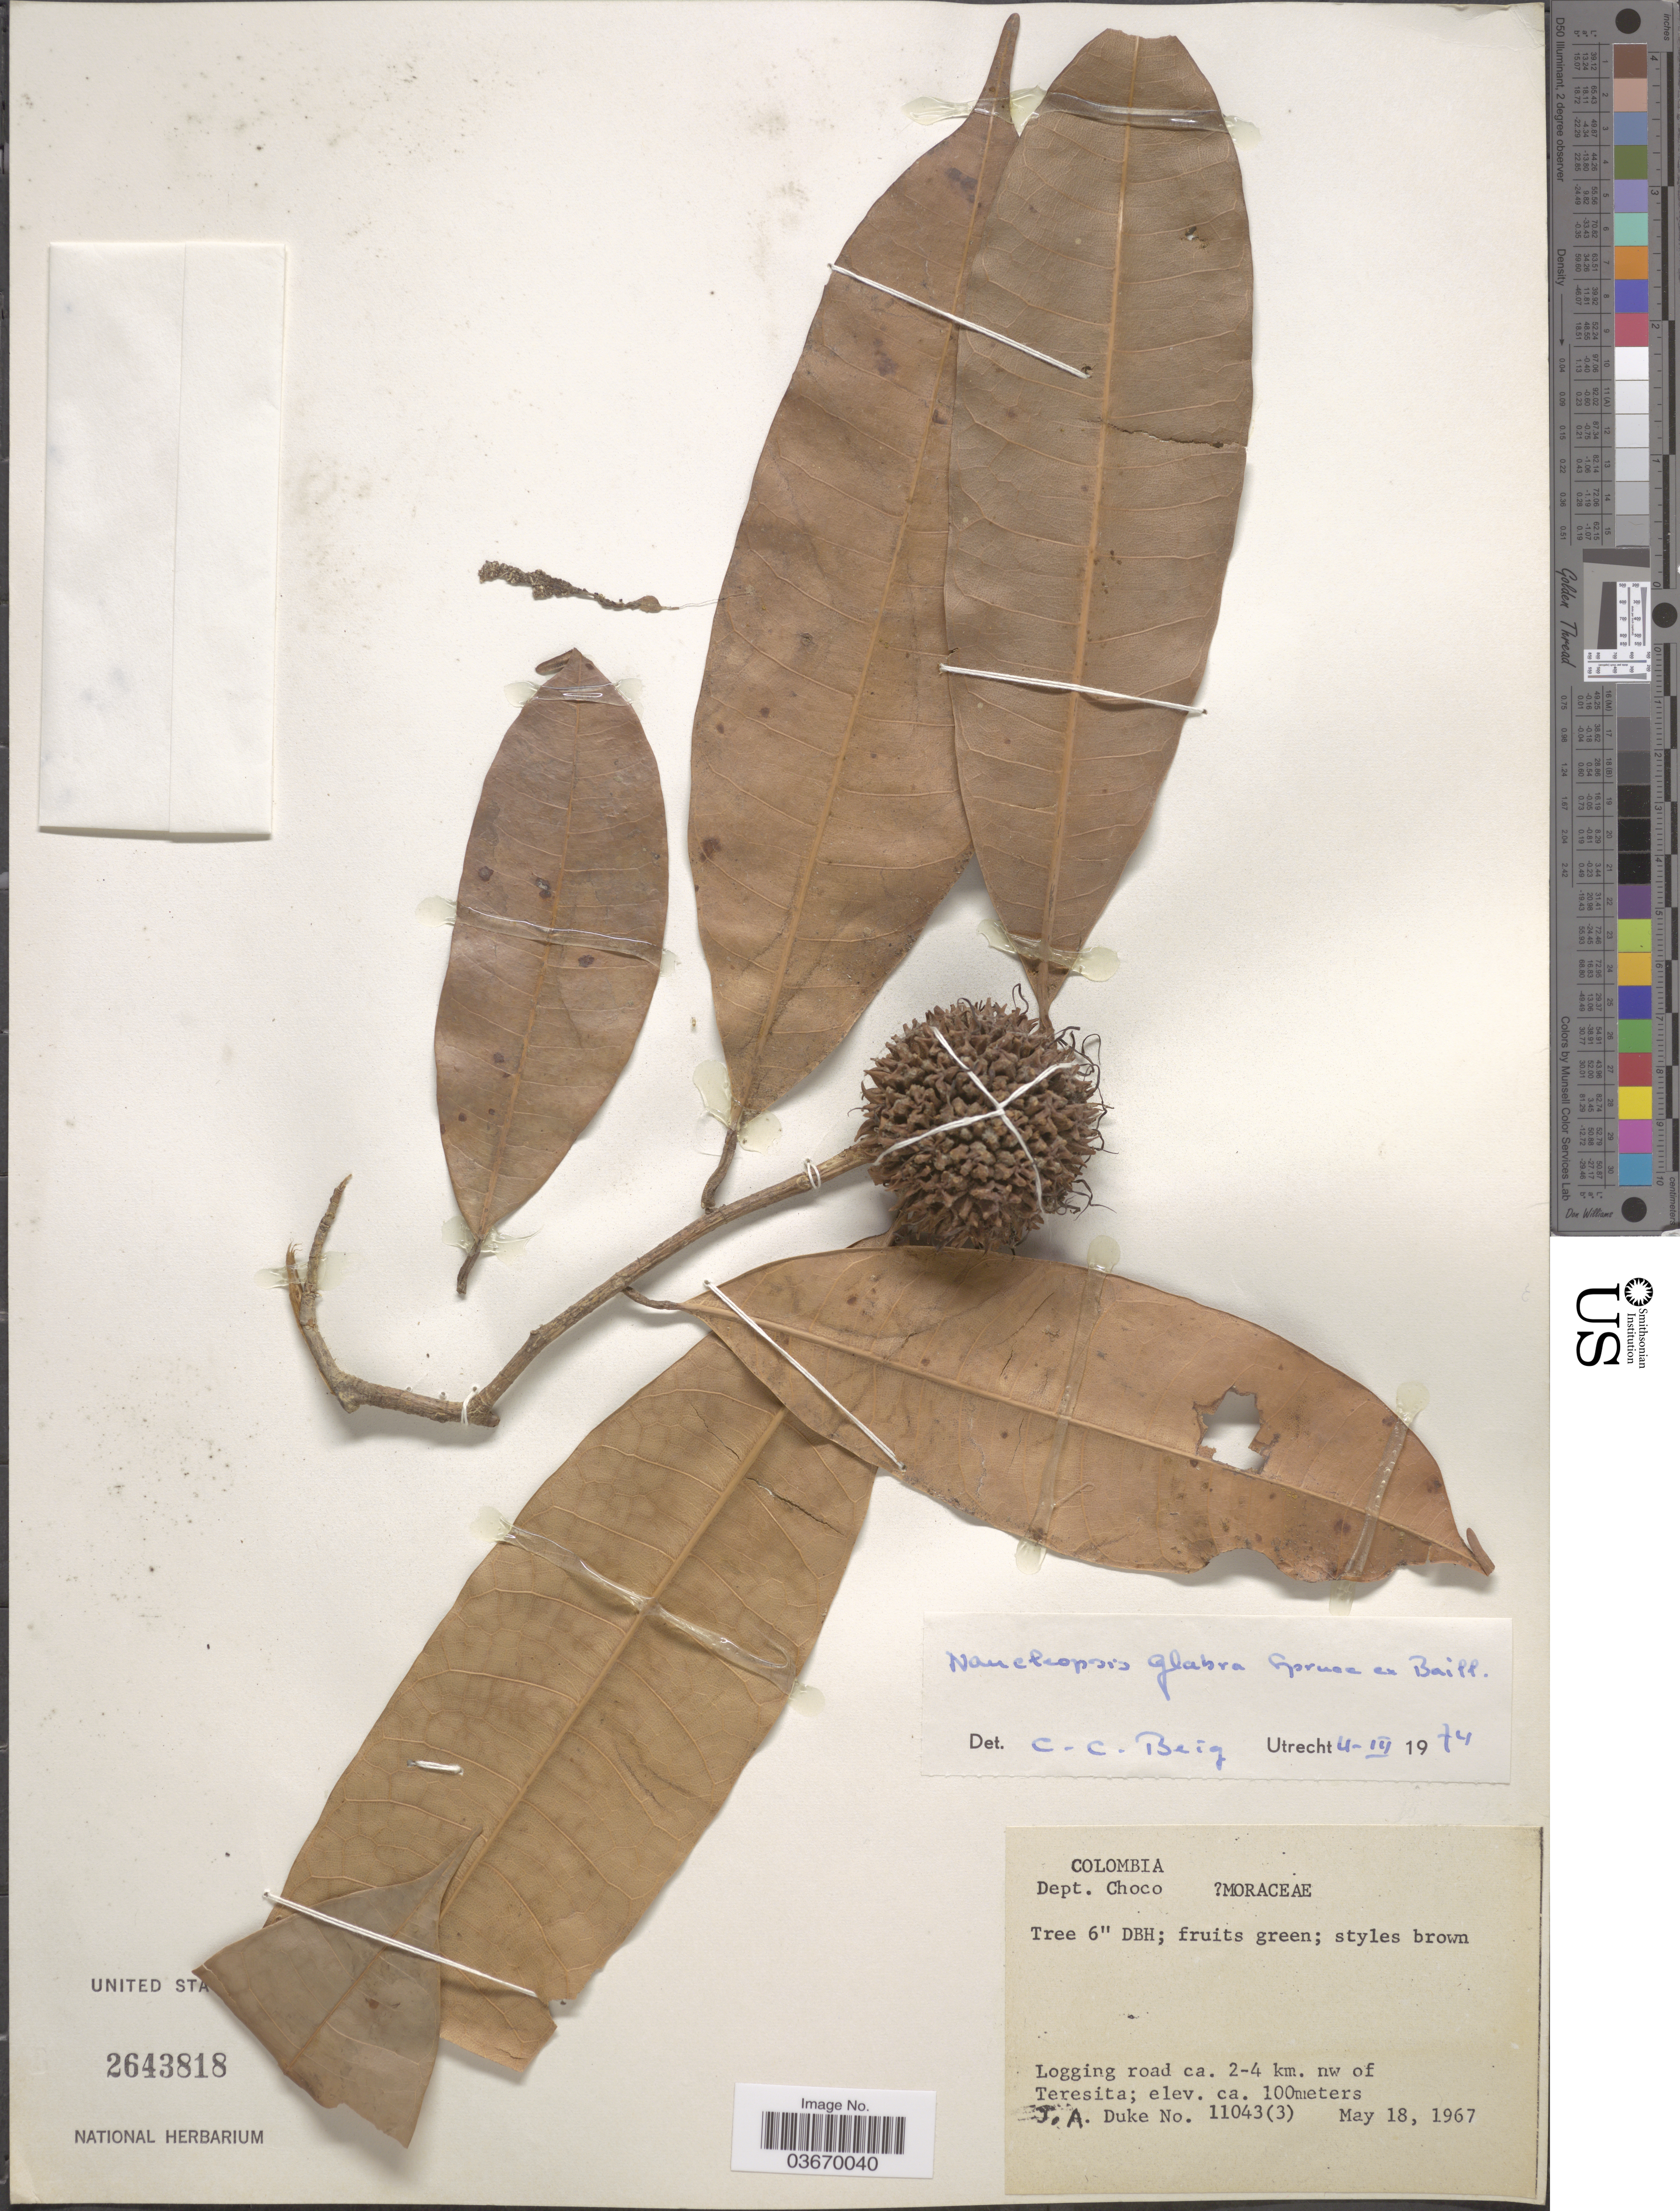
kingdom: Plantae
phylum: Tracheophyta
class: Magnoliopsida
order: Rosales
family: Moraceae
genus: Naucleopsis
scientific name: Naucleopsis glabra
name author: Spruce ex Pittier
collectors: J. A. Duke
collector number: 11043(3)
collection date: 1967-05-18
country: Colombia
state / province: Chocó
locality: Dept. Choco. Logging road ca. 2-4 km. nw of Teresita.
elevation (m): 100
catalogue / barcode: US 2643818